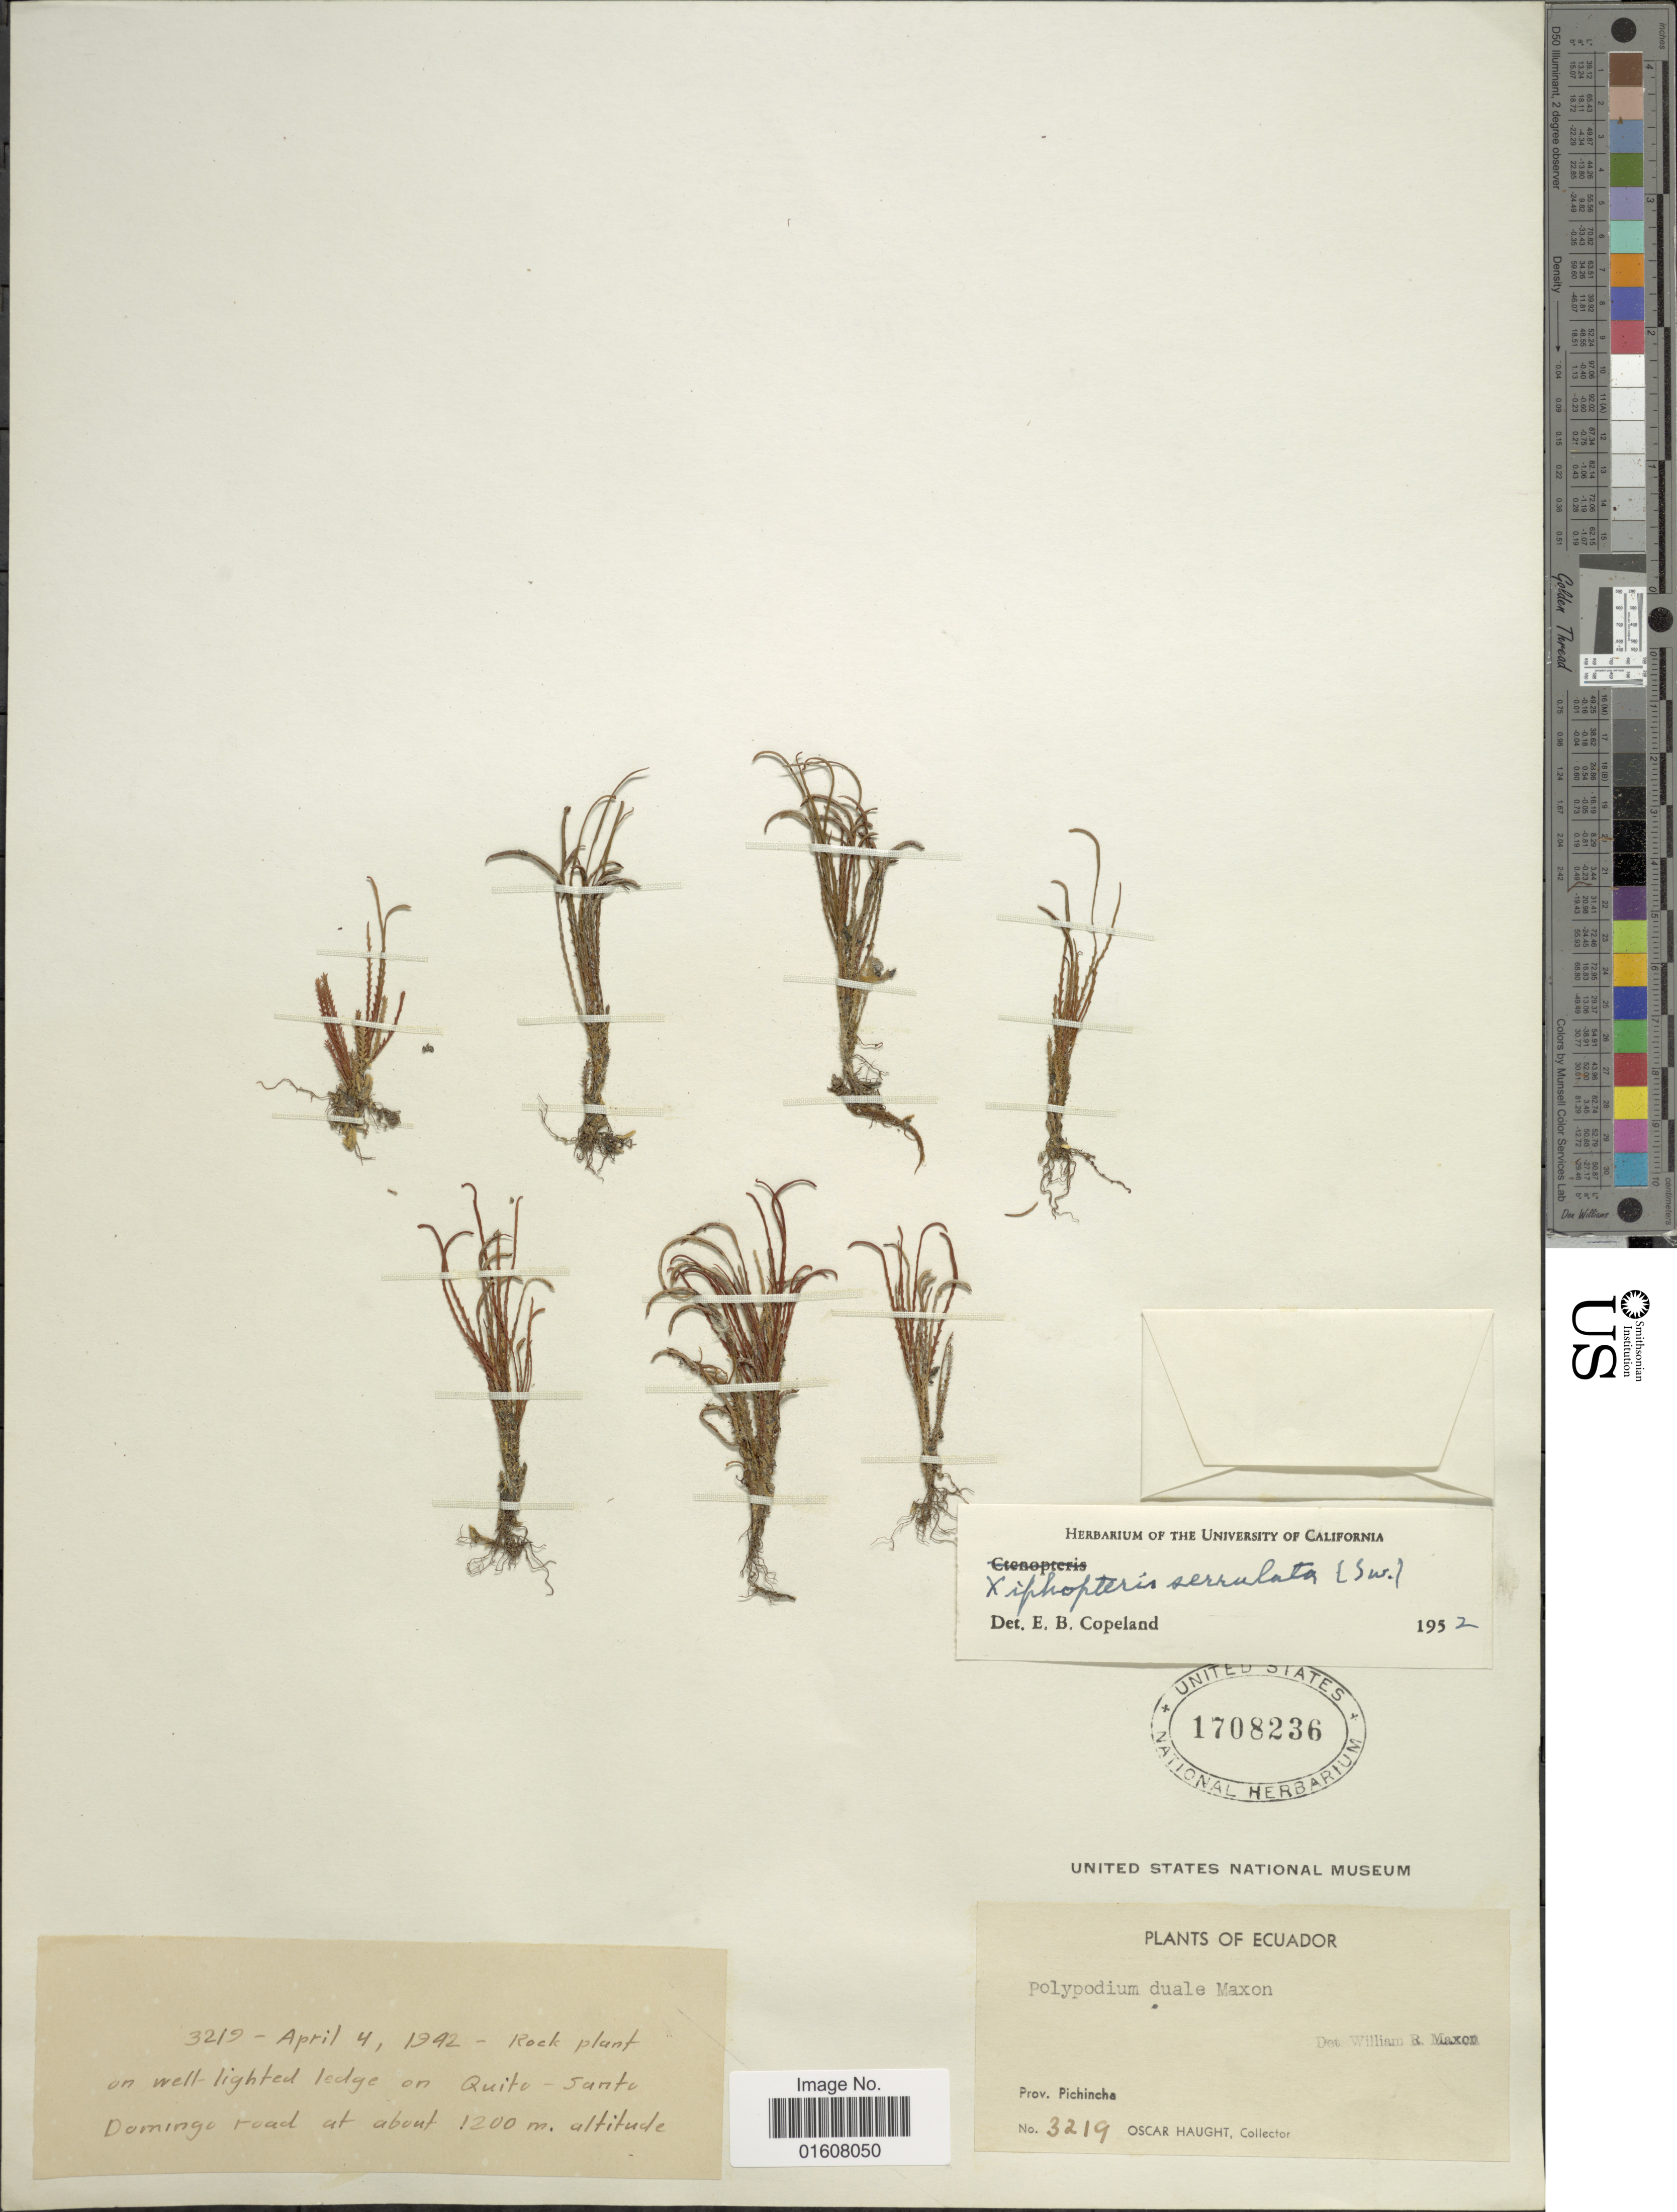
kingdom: Plantae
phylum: Tracheophyta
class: Polypodiopsida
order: Polypodiales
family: Polypodiaceae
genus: Cochlidium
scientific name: Cochlidium serrulatum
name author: (Sw.) L.E. Bishop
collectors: O. Haught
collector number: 3219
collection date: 1942-04-04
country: Ecuador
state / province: Pichincha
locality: On Quito-Santo Domingo road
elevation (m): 1200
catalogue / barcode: US 1708236